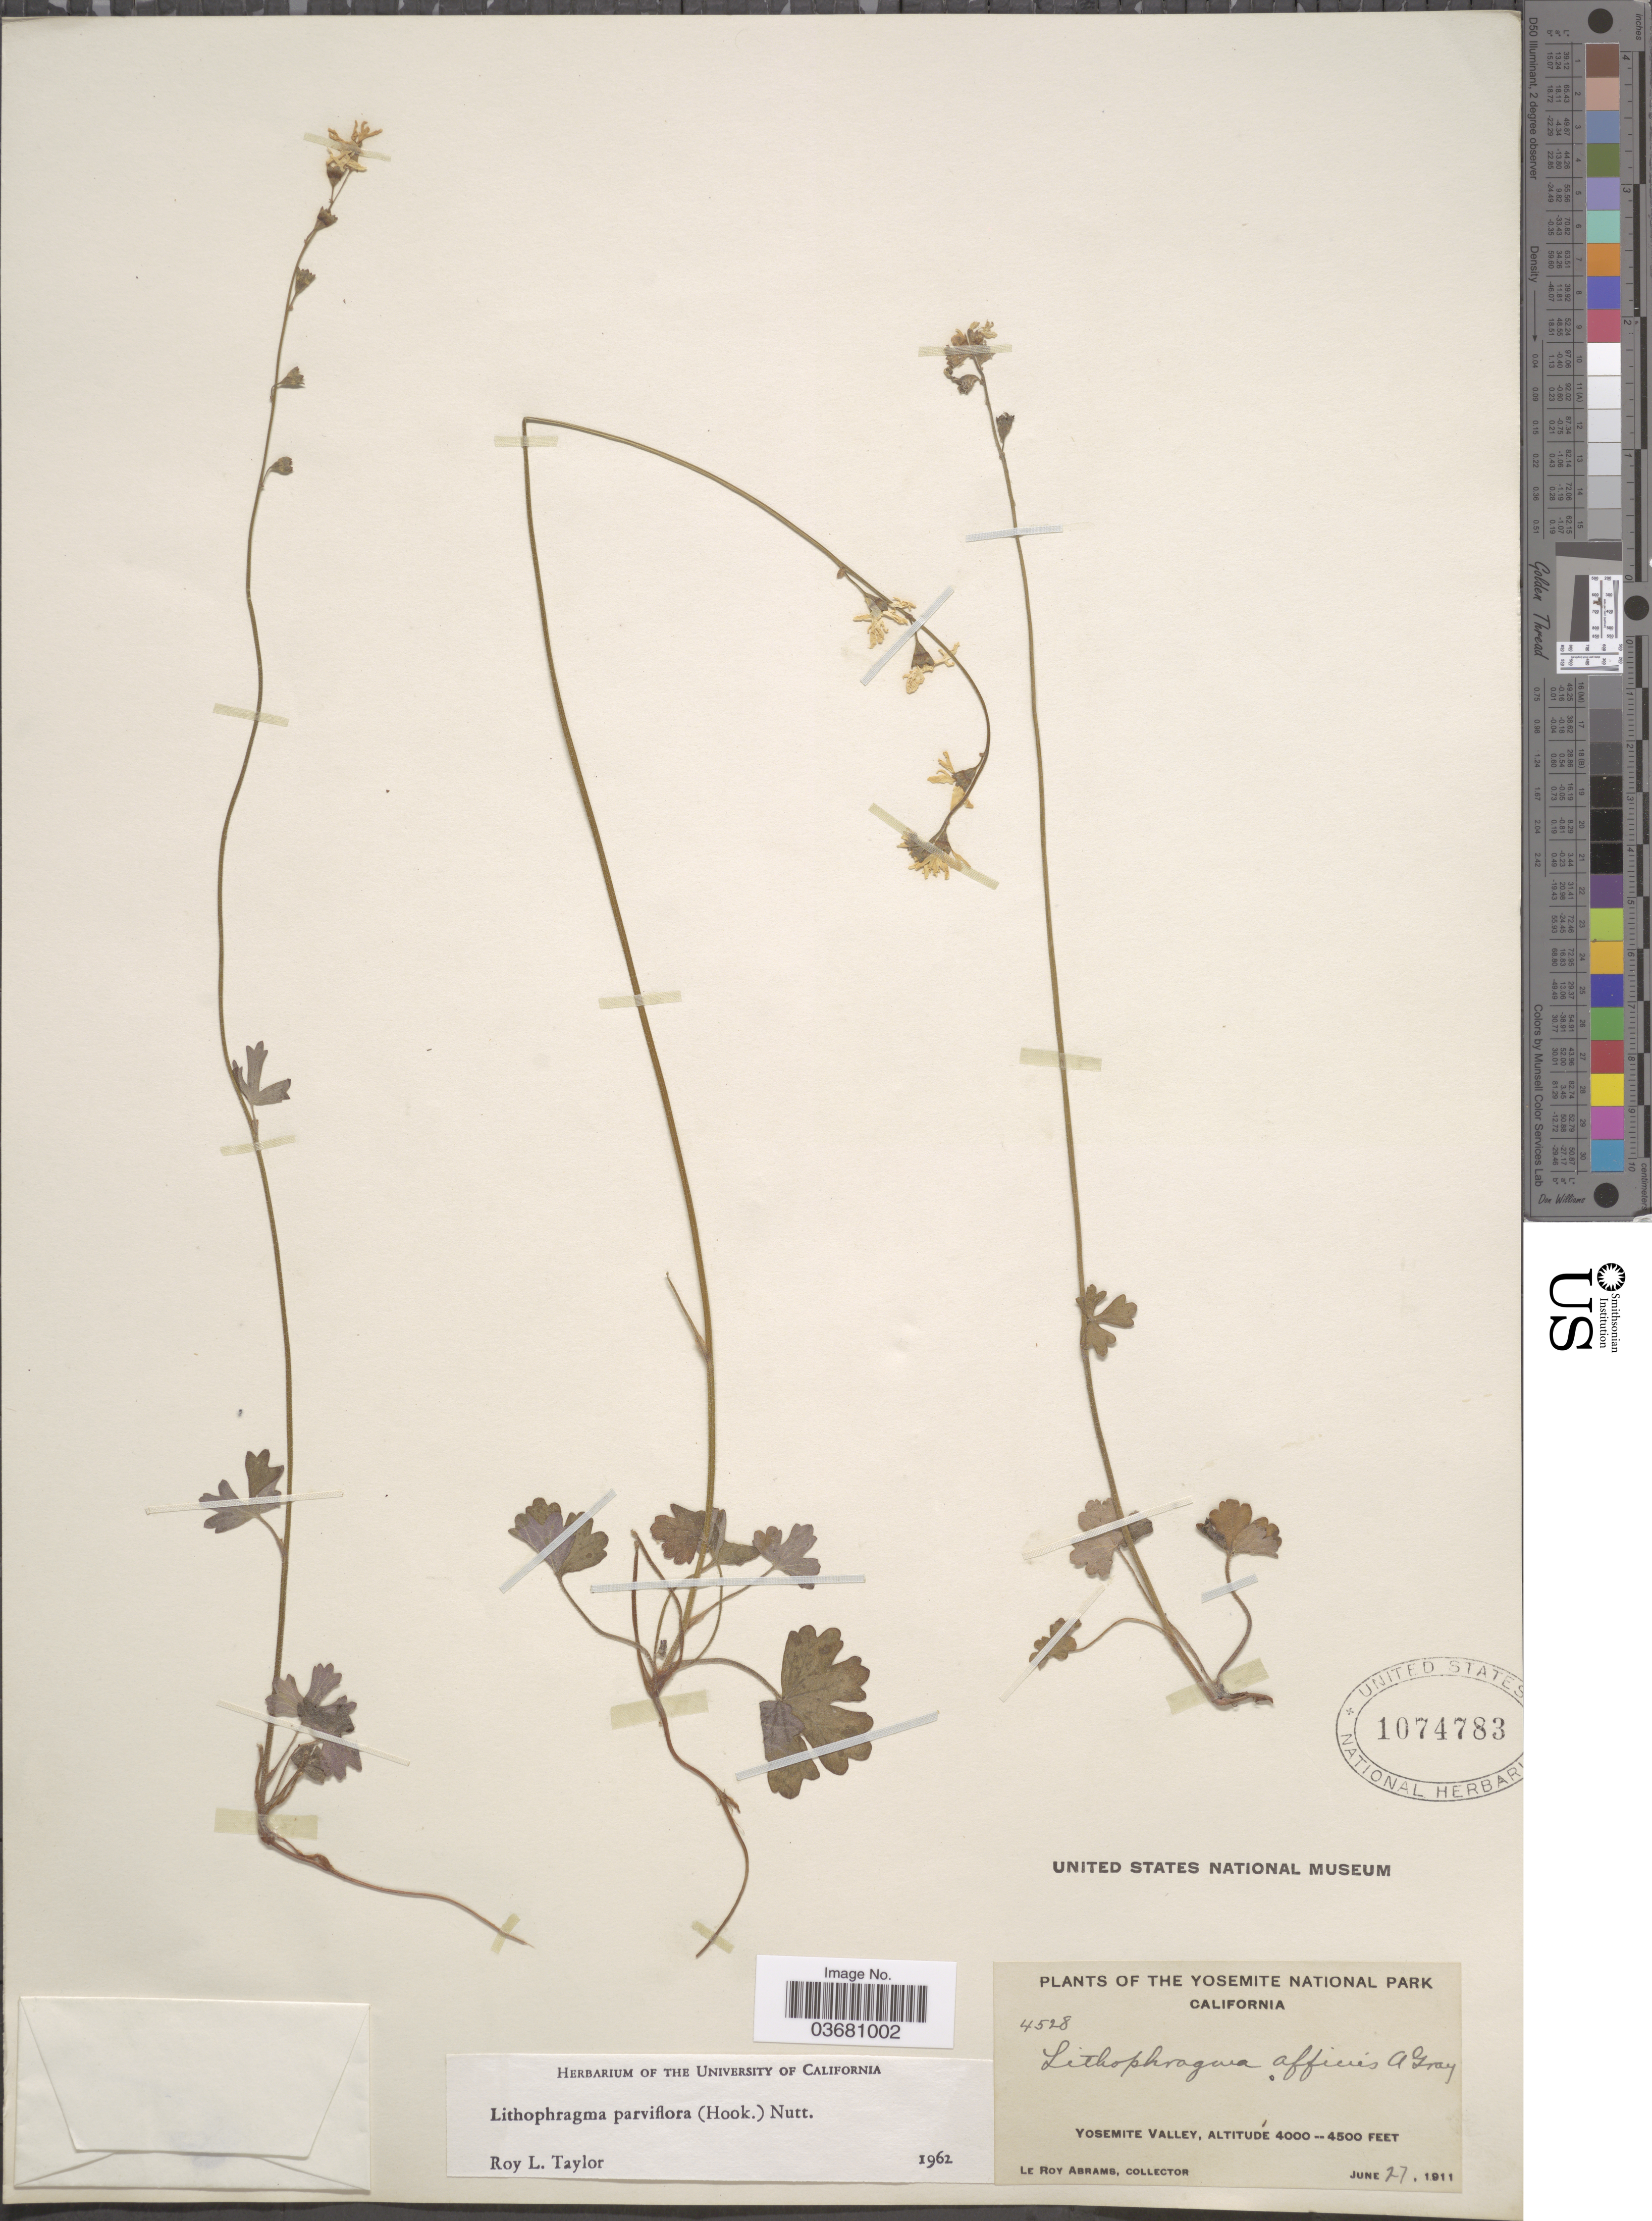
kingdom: Plantae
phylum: Tracheophyta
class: Magnoliopsida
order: Saxifragales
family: Saxifragaceae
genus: Lithophragma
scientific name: Lithophragma parviflorum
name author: (Hook.) Nutt.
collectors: L. Abrams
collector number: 4528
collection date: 1911-06-27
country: United States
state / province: California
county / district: Mariposa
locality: The Yosemite National Park. Yosemite Valley.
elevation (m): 1219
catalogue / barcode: US 1074783